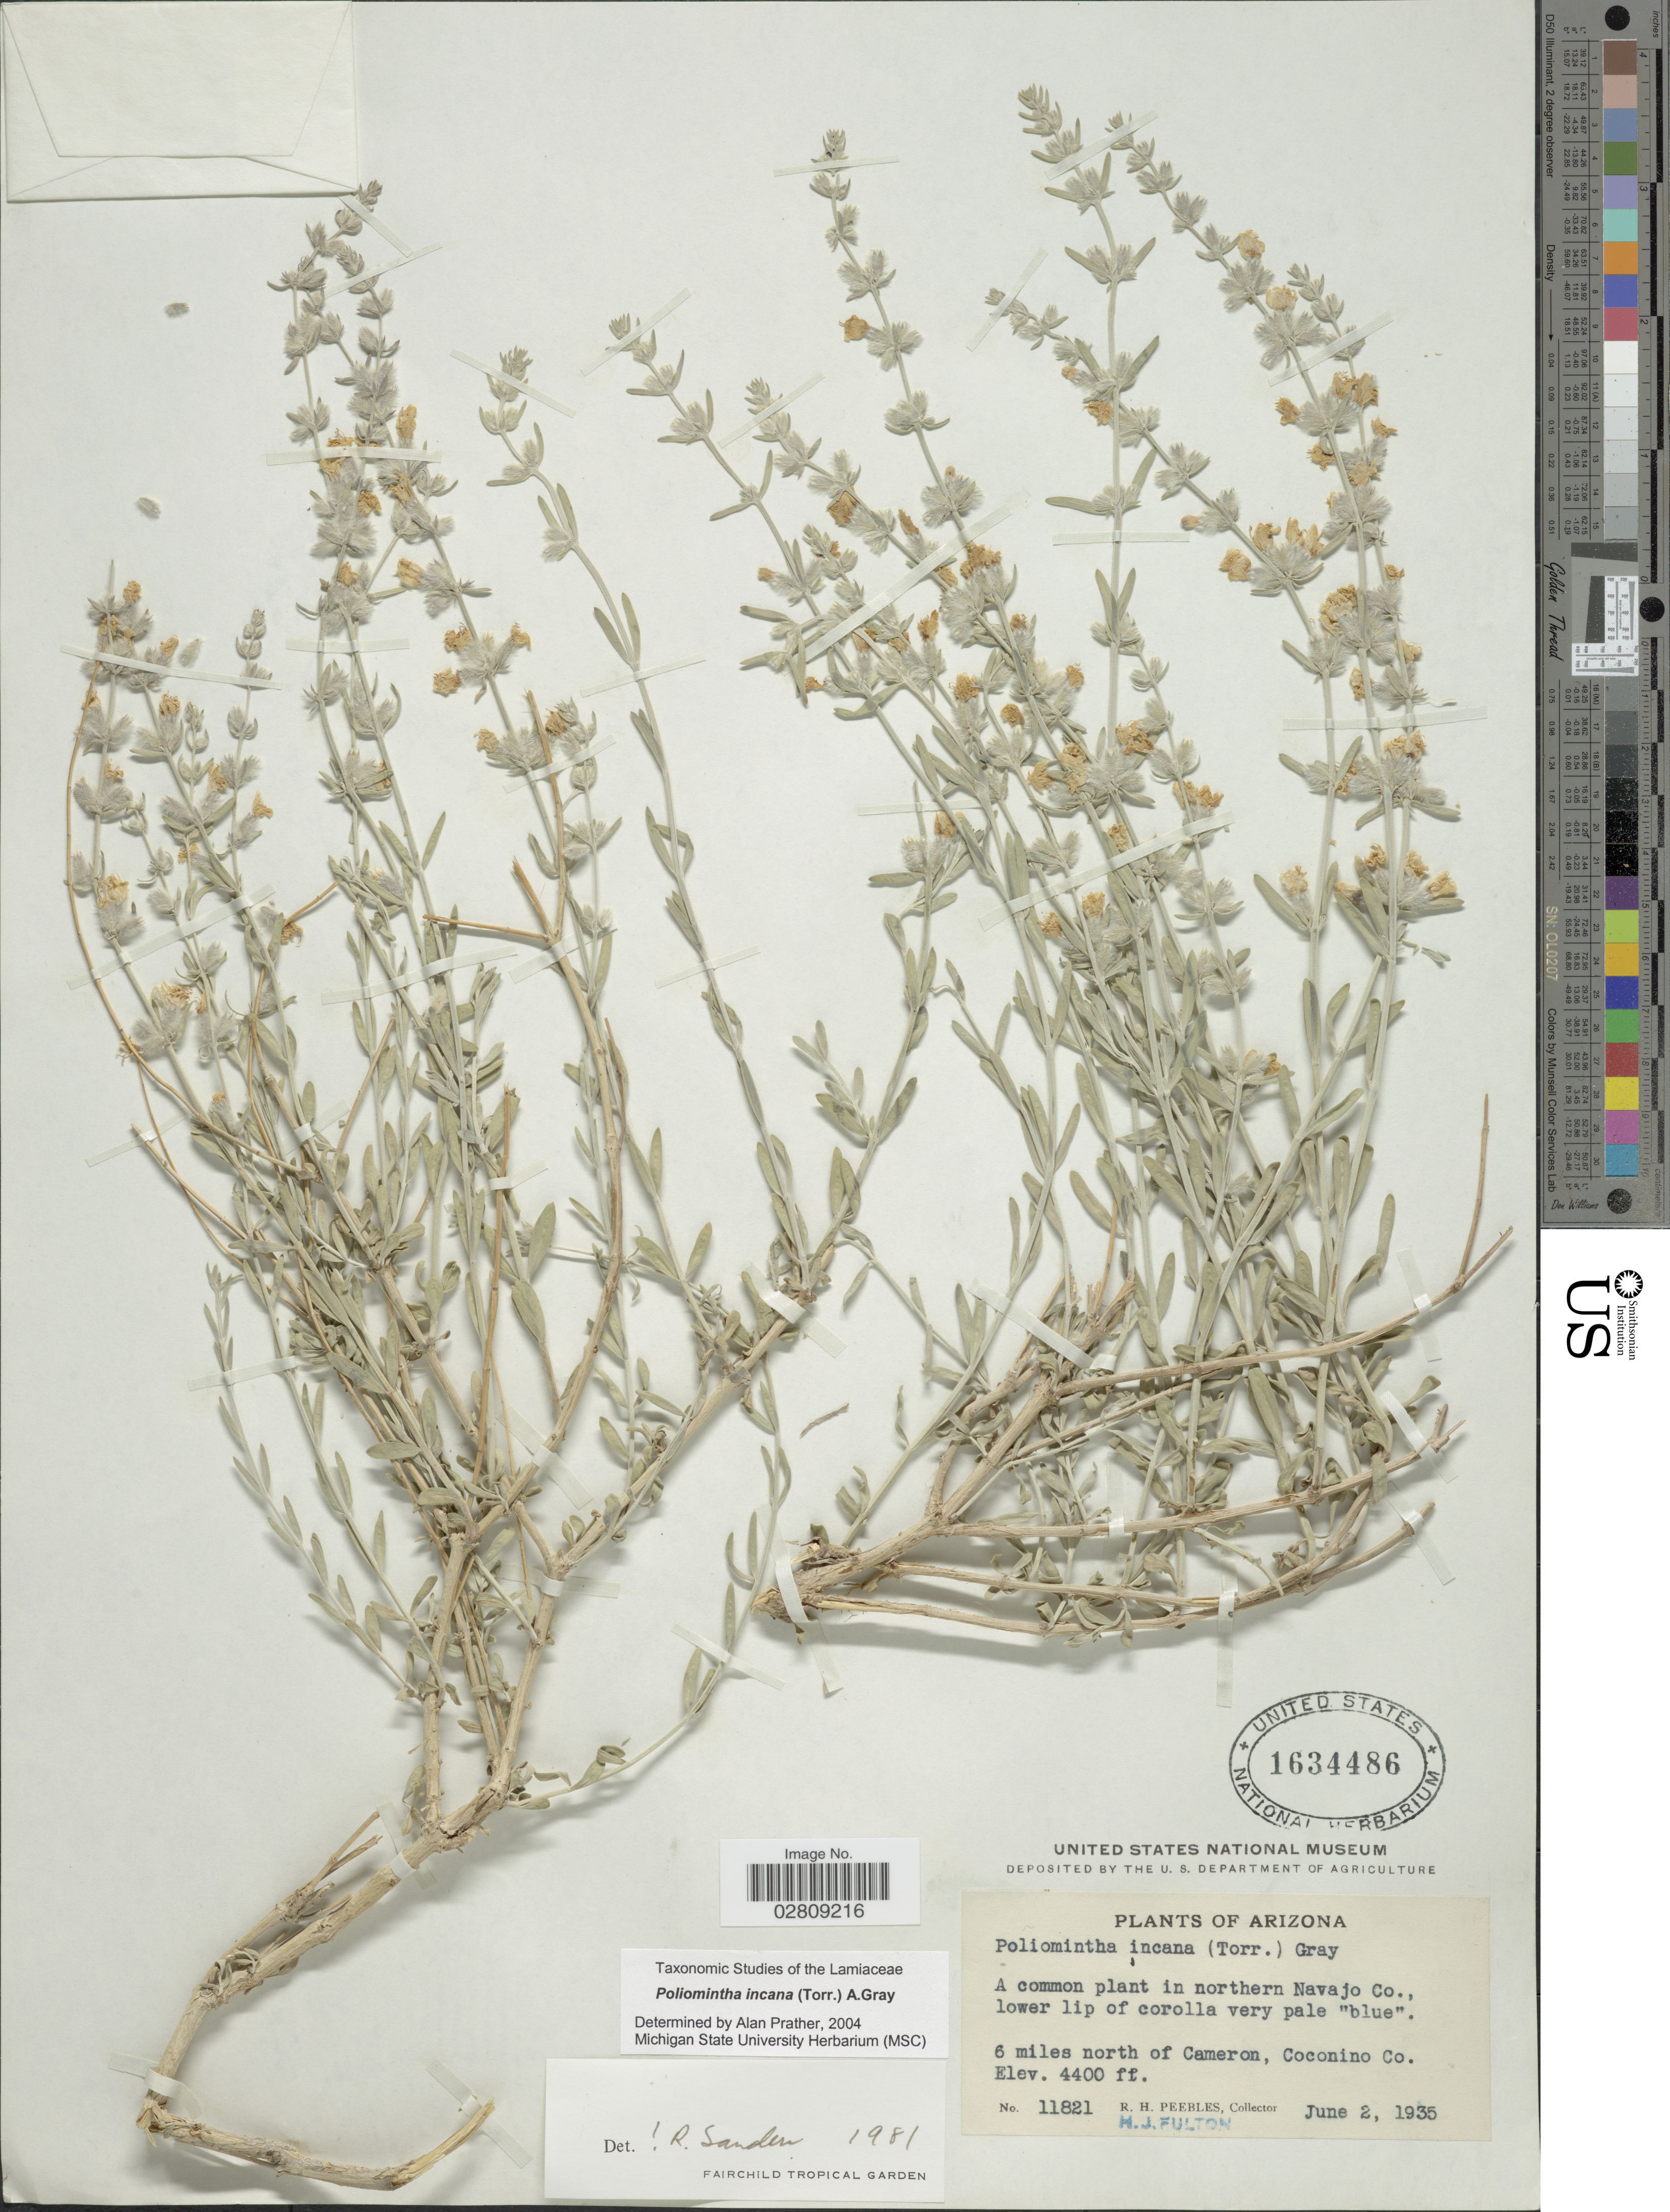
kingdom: Plantae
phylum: Tracheophyta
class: Magnoliopsida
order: Lamiales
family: Lamiaceae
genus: Poliomintha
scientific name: Poliomintha incana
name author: (Torr.) A. Gray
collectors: R. H. Peebles & H. Fulton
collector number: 11821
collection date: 1935-06-02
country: United States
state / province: Arizona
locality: A common plant in northern Navajo Co., 6 miles north of Cameron, Coconino Co.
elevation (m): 1341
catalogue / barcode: US 1634486